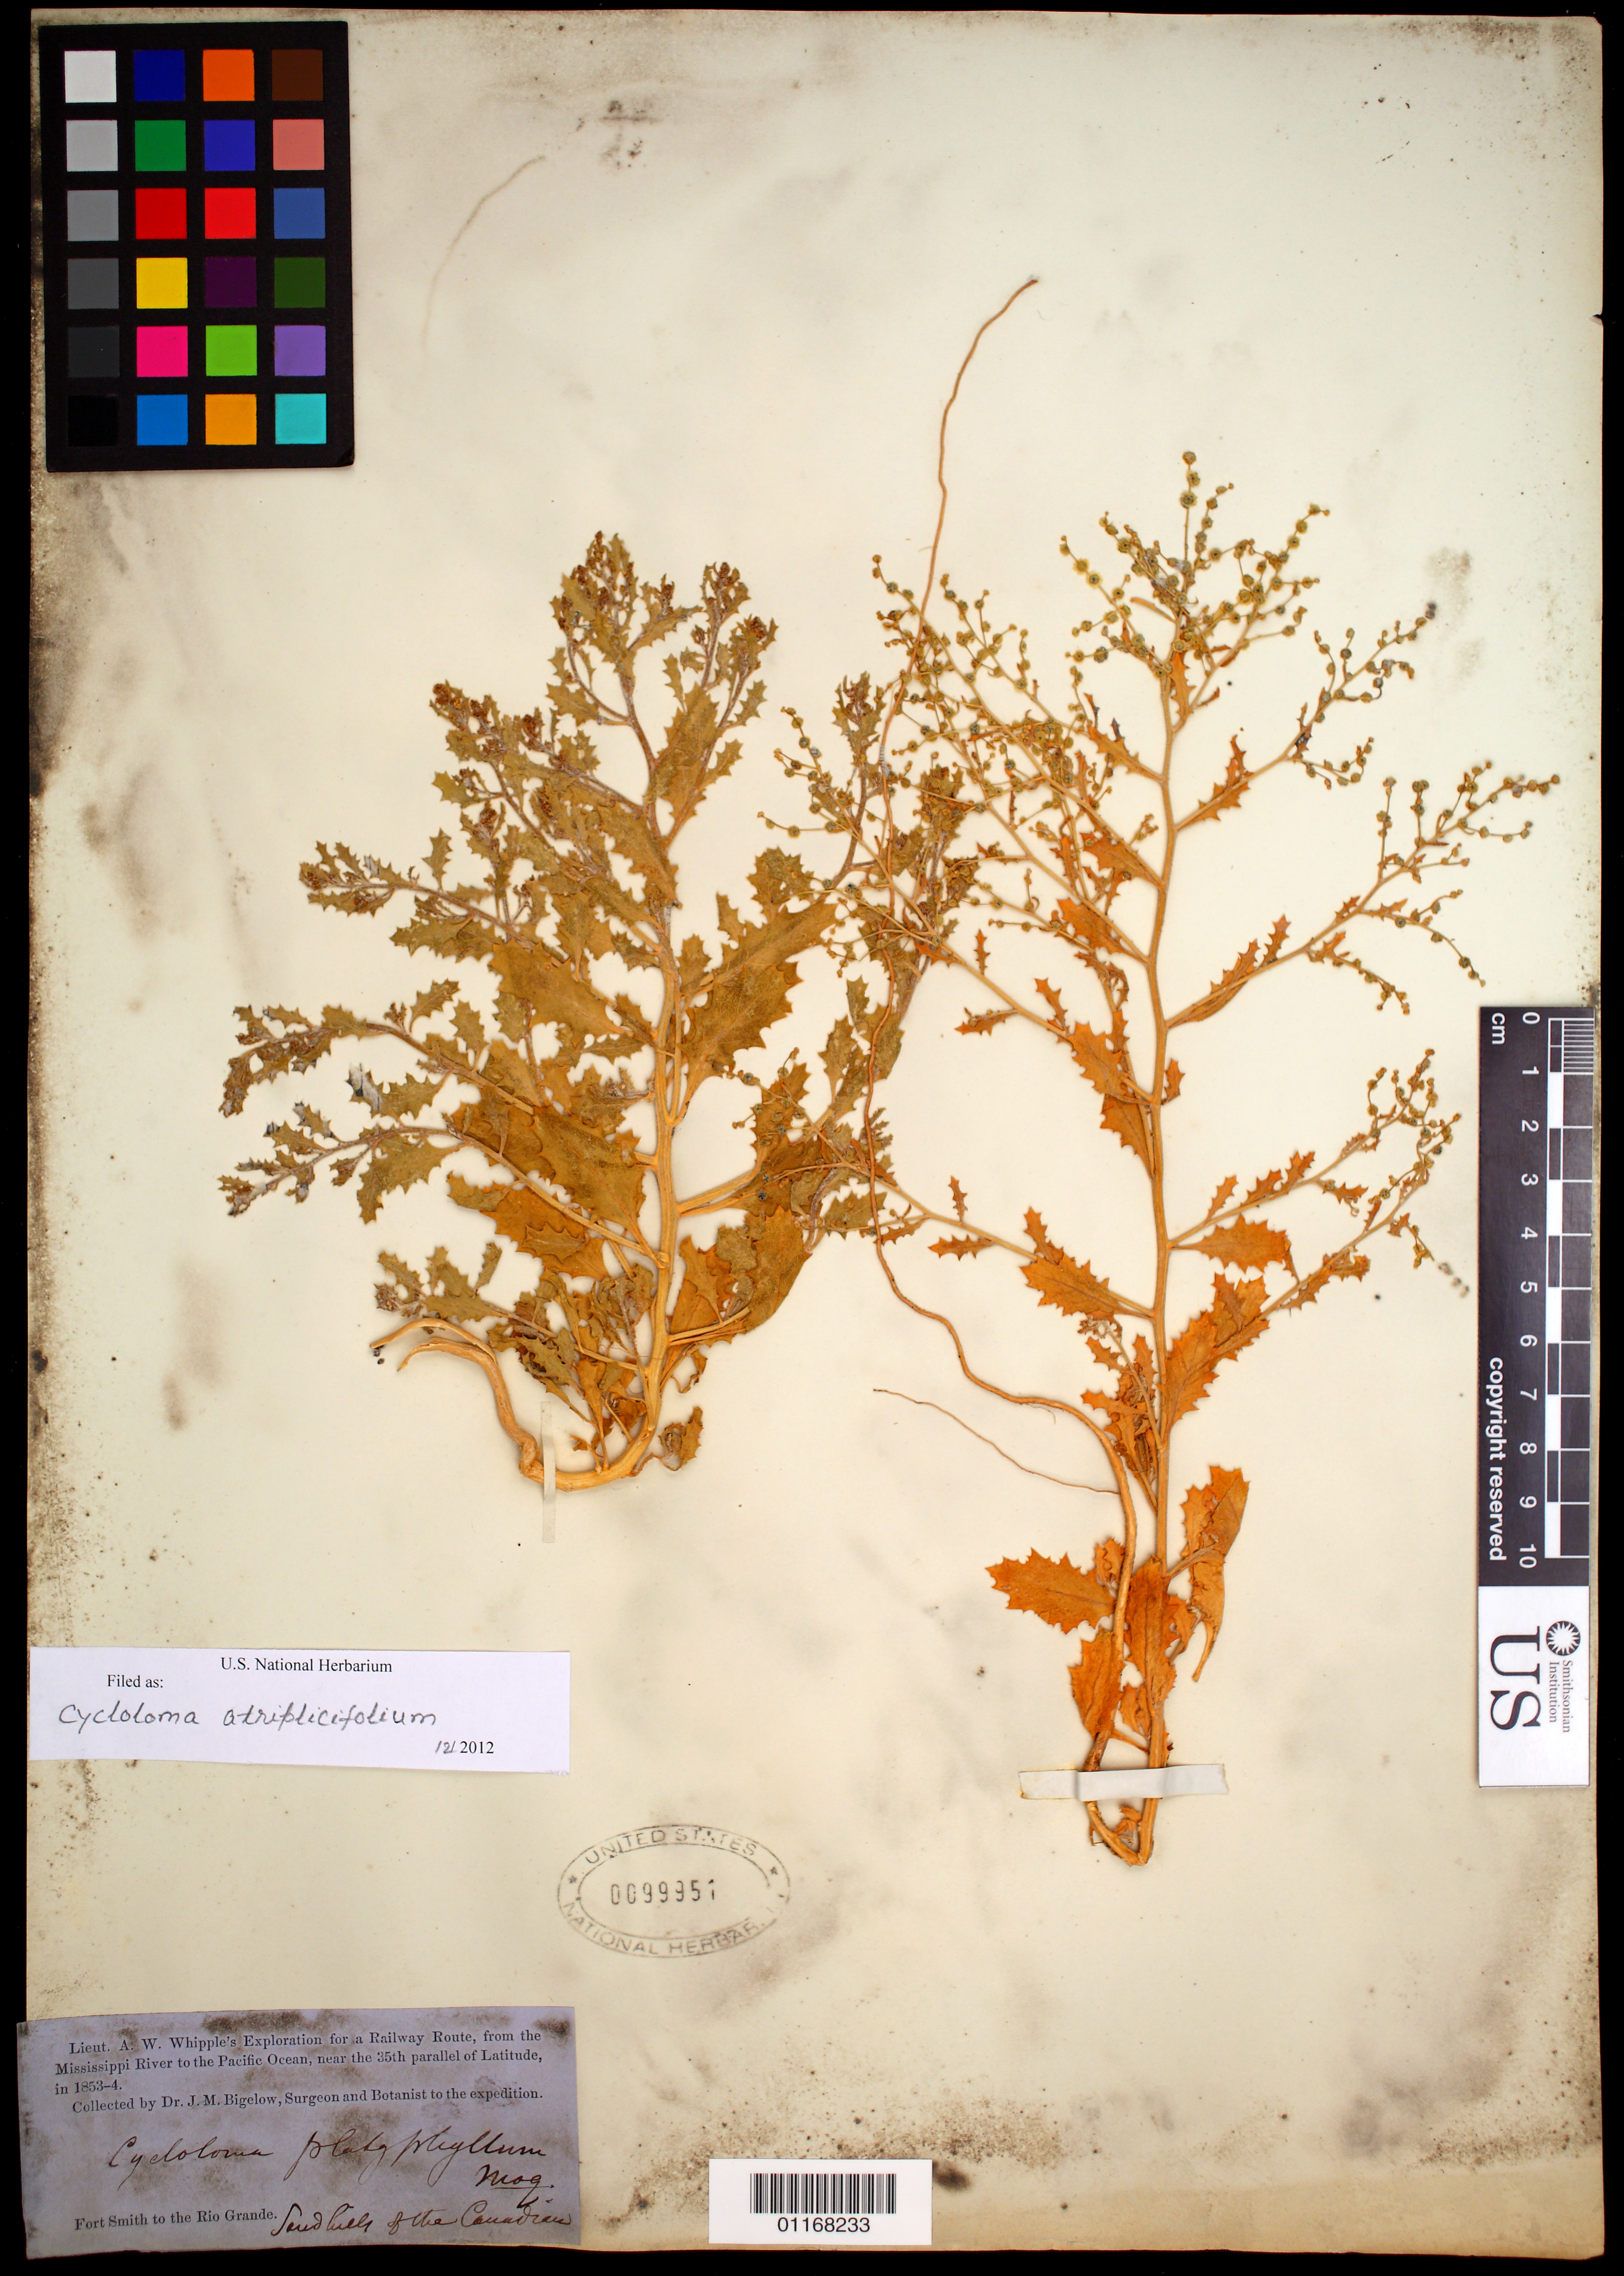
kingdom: Plantae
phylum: Tracheophyta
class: Magnoliopsida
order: Caryophyllales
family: Amaranthaceae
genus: Dysphania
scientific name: Dysphania atriplicifolia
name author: (Spreng.) G. Kadereit et al.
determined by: U.S. National Herbarium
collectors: J. M. Bigelow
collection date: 1853/1854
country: United States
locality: Fort Smith to the Rio Grande. Sand banks of the Canadian River.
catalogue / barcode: US 99951